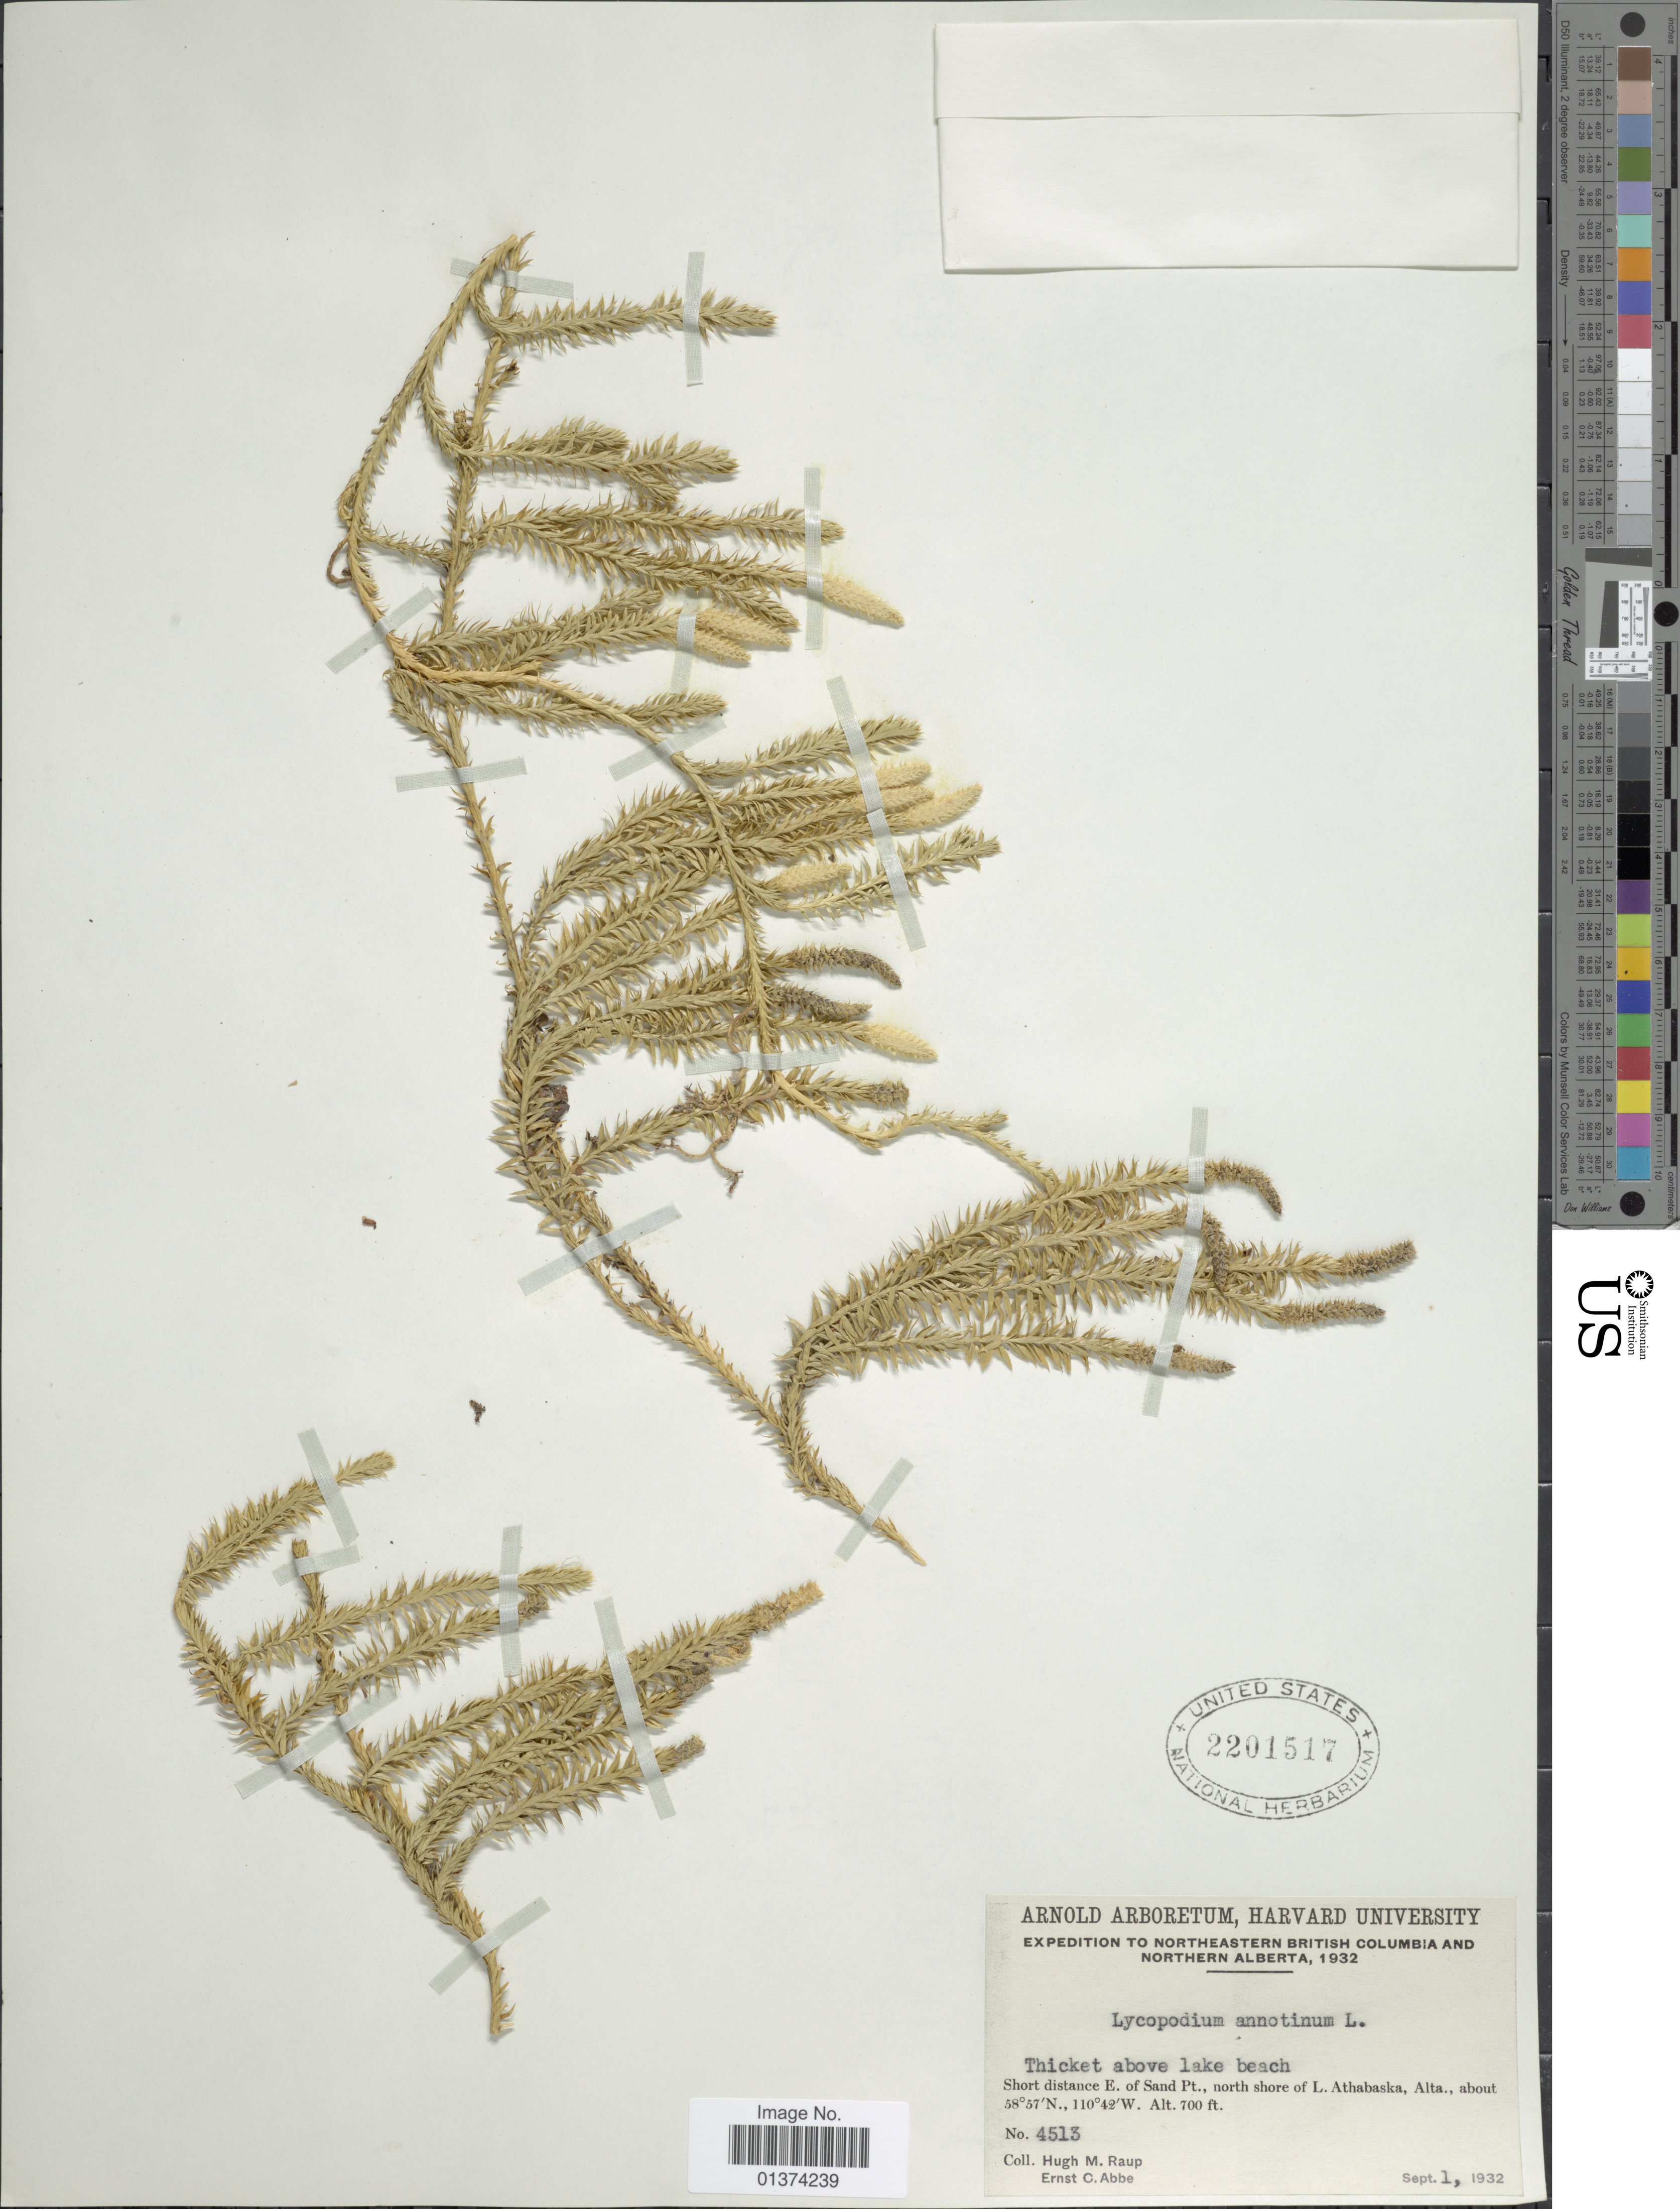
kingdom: Plantae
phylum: Tracheophyta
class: Lycopodiopsida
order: Lycopodiales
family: Lycopodiaceae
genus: Spinulum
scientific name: Spinulum annotinum subsp. annotinum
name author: (L.) A. Haines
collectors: H. Raup & E. C. Abbe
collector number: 4513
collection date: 1932-09-01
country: Canada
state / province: Alberta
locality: Short distance E. of Sand Pt., north shore of Athabaska, Alta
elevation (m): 213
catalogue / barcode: US 2201517